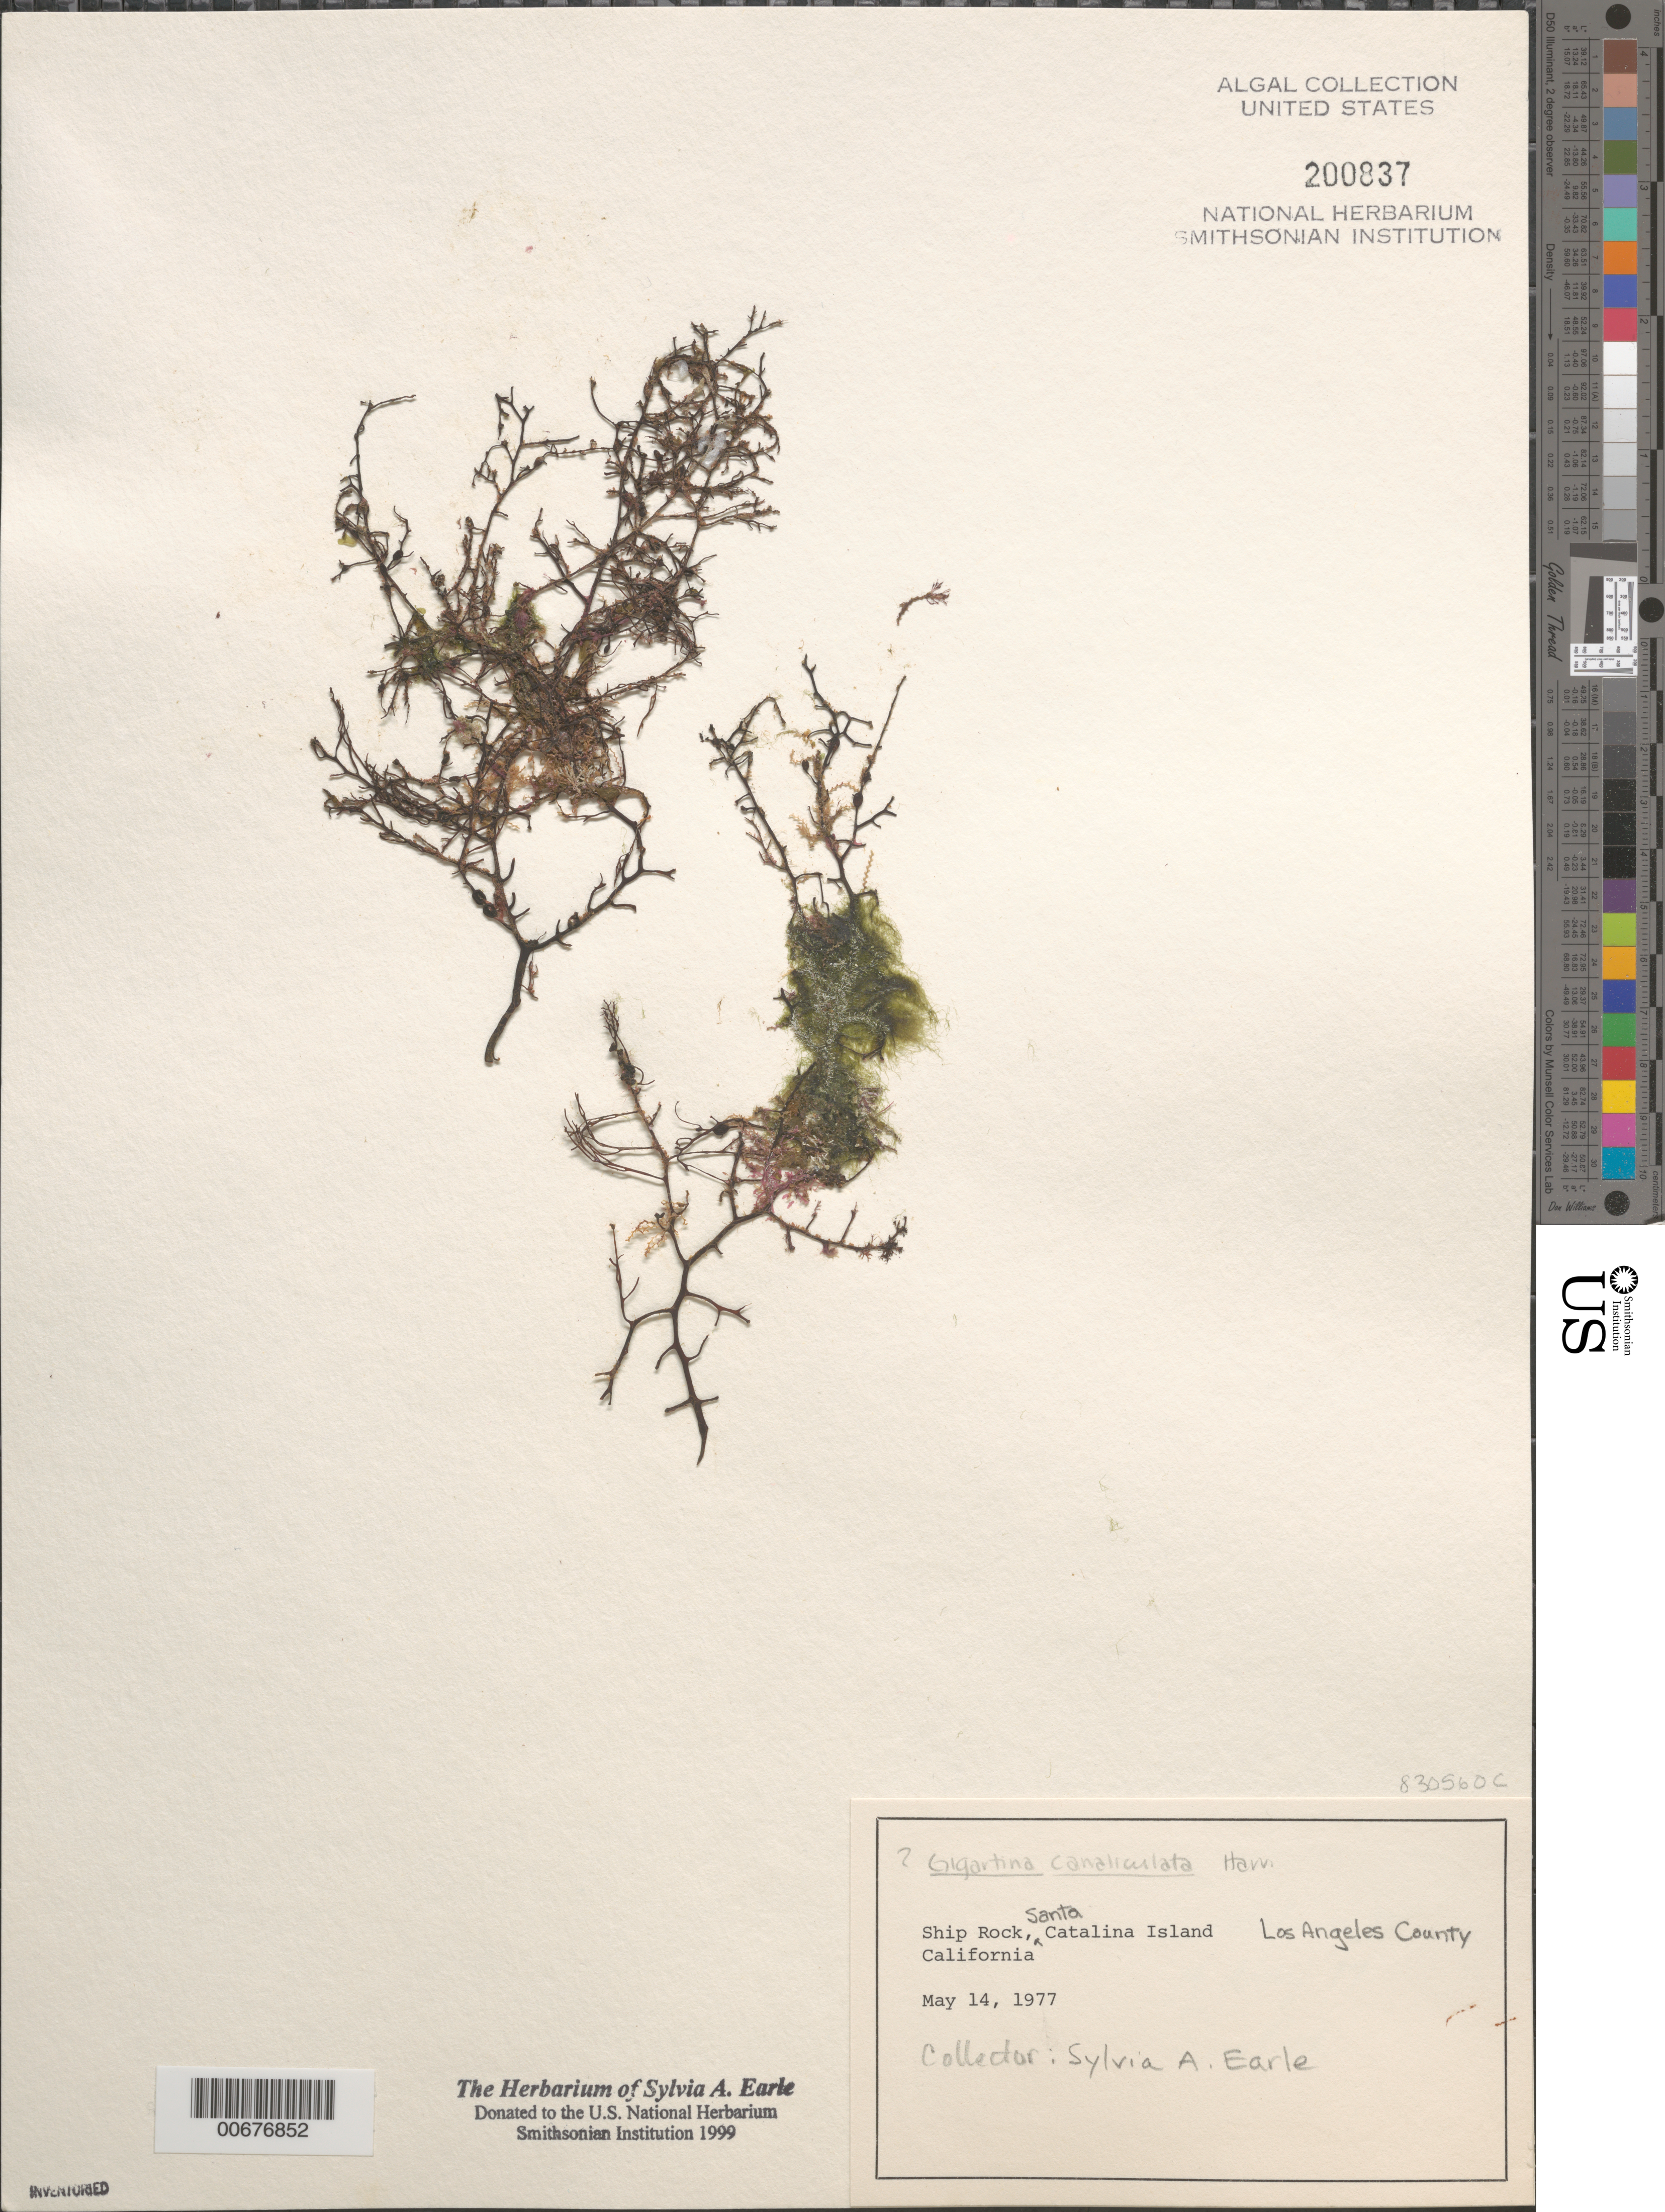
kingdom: Plantae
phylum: Rhodophyta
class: Florideophyceae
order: Gigartinales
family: Gigartinaceae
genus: Chondracanthus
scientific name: Chondracanthus canaliculatus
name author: (Harv.) Guiry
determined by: Algae name updating Project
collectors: S. A. Earle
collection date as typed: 14 May 1977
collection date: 1977-05-14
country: United States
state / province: California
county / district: Los Angeles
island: Santa Catalina Island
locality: Ship Rock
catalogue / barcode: US 200837